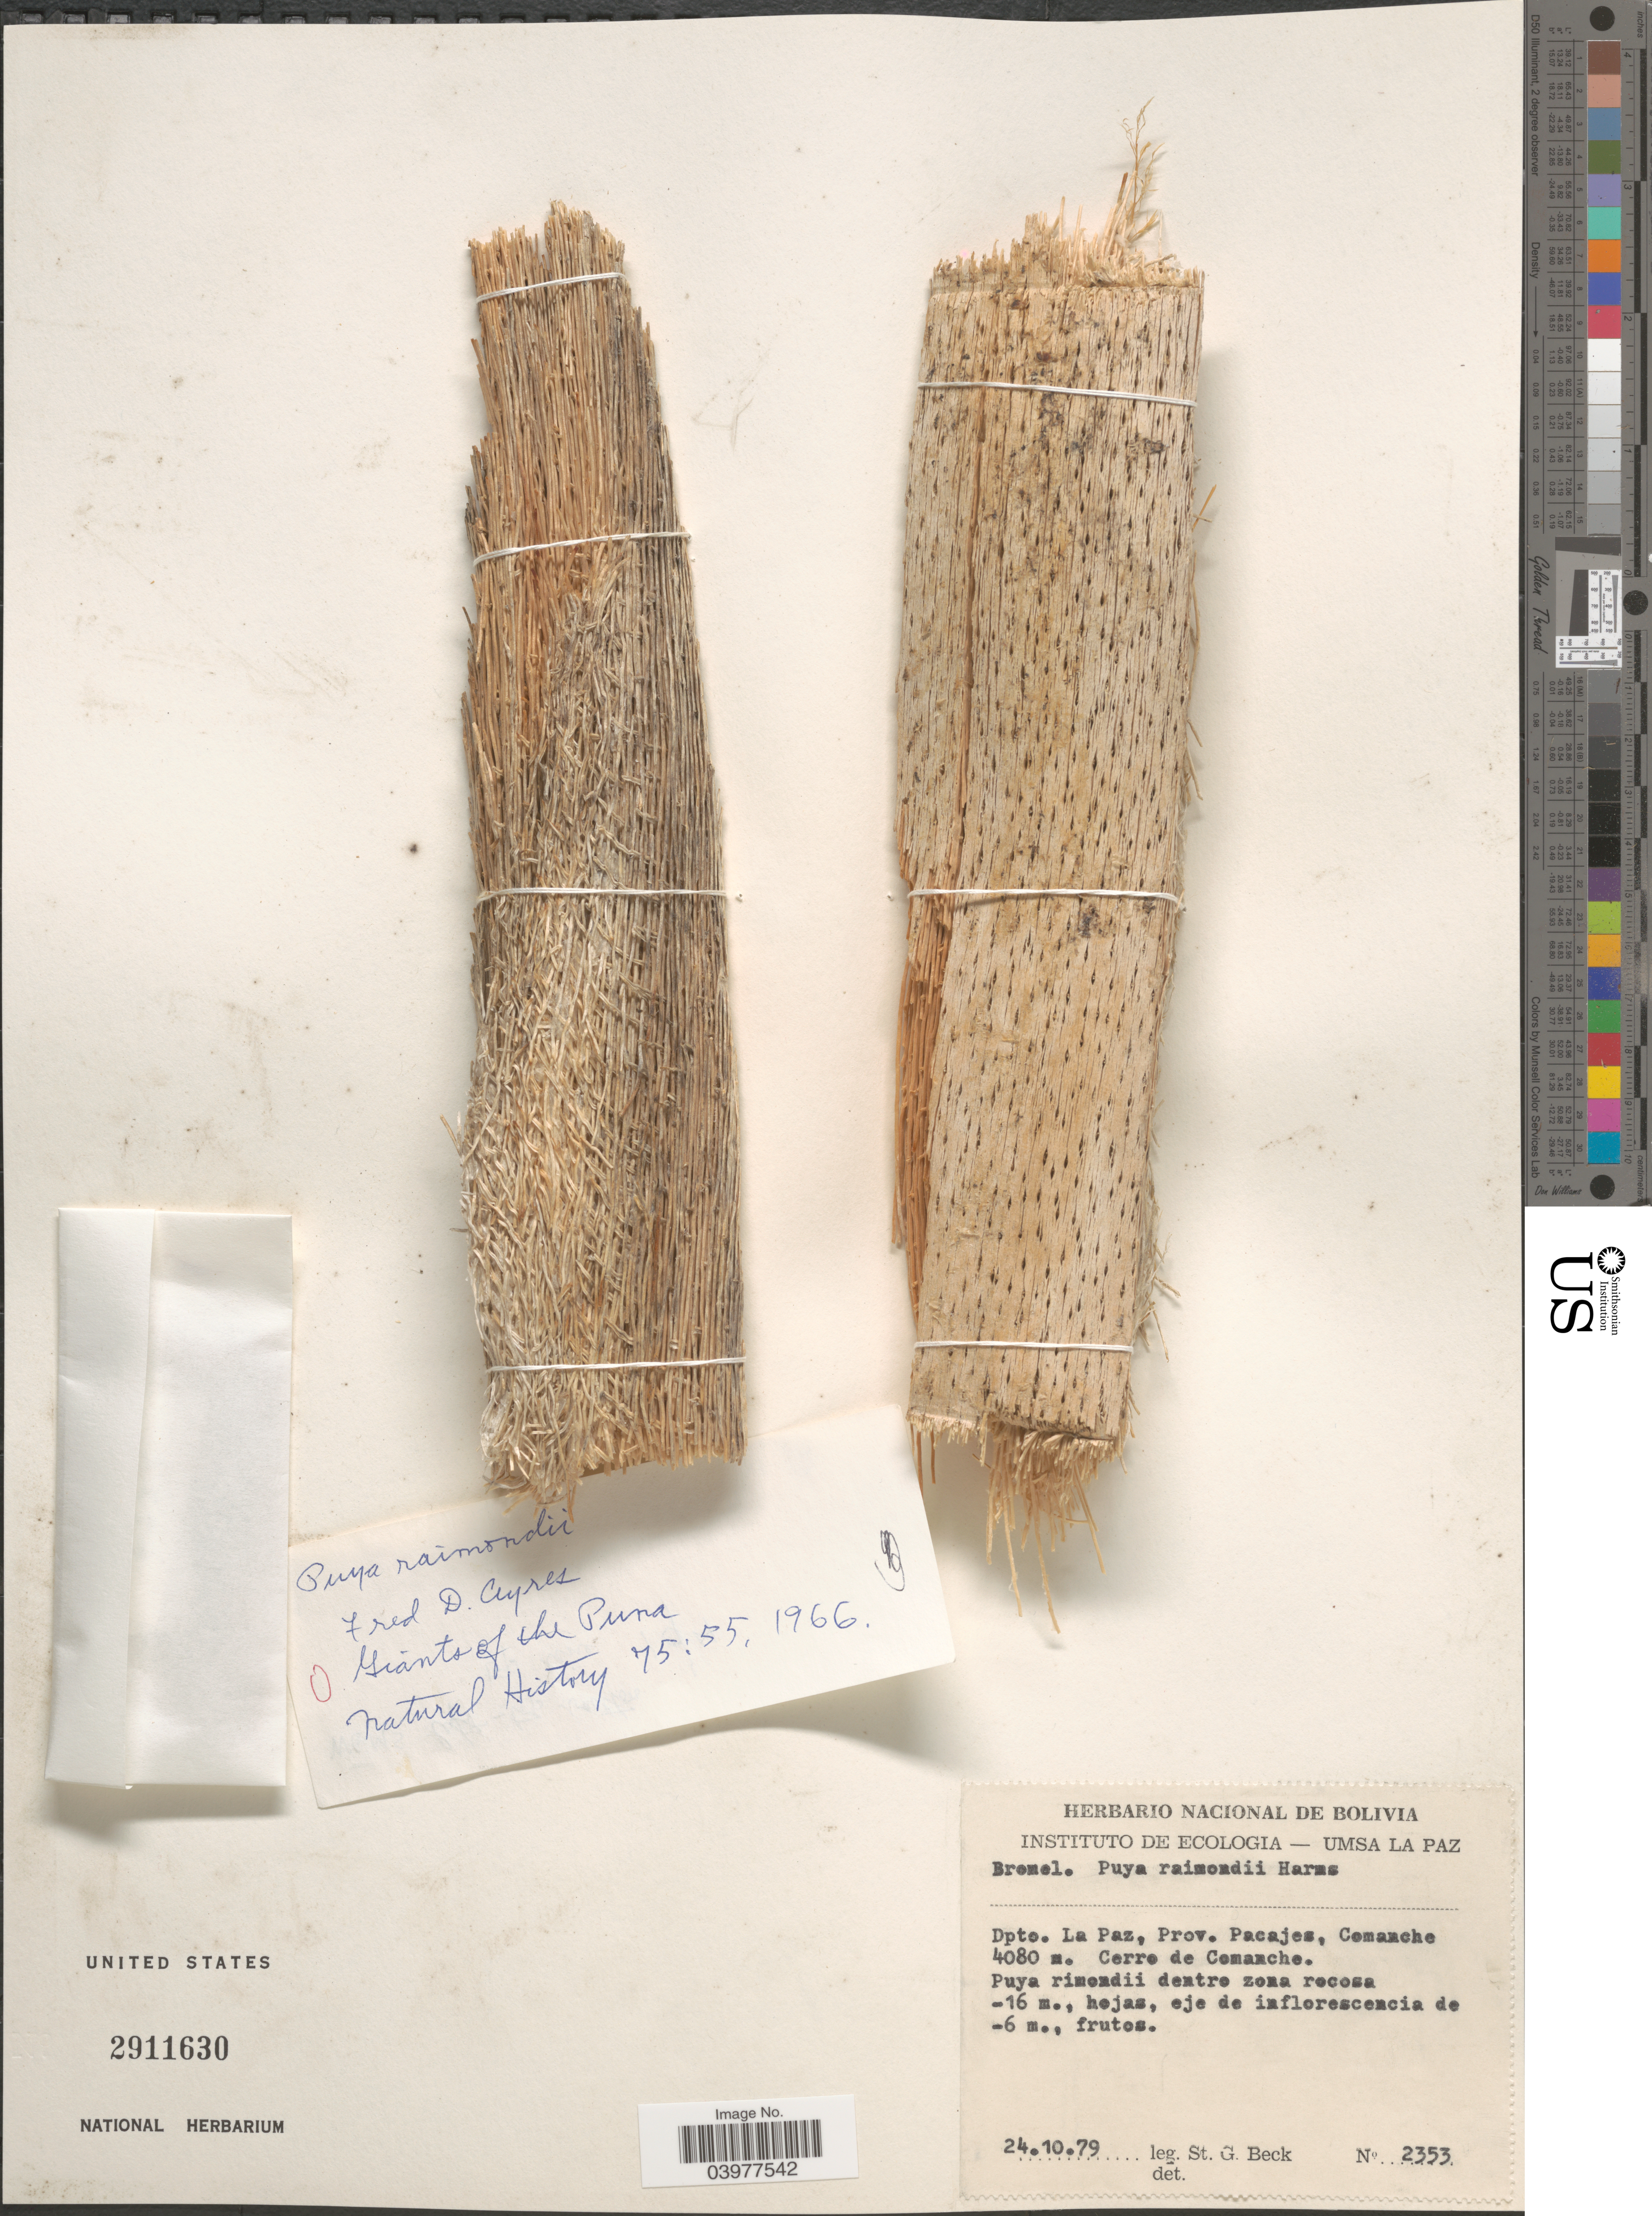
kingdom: Plantae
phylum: Tracheophyta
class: Liliopsida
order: Poales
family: Bromeliaceae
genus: Puya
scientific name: Puya raimondii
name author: Harms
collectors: S. G. Beck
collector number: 2353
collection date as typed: Transcribed d/m/y: 24/10/79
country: Bolivia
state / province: La Paz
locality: Dpto. La Paz, Prov. Pacajes, Comanche. Cerro de Comanche.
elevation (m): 4080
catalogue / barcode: US 2911630